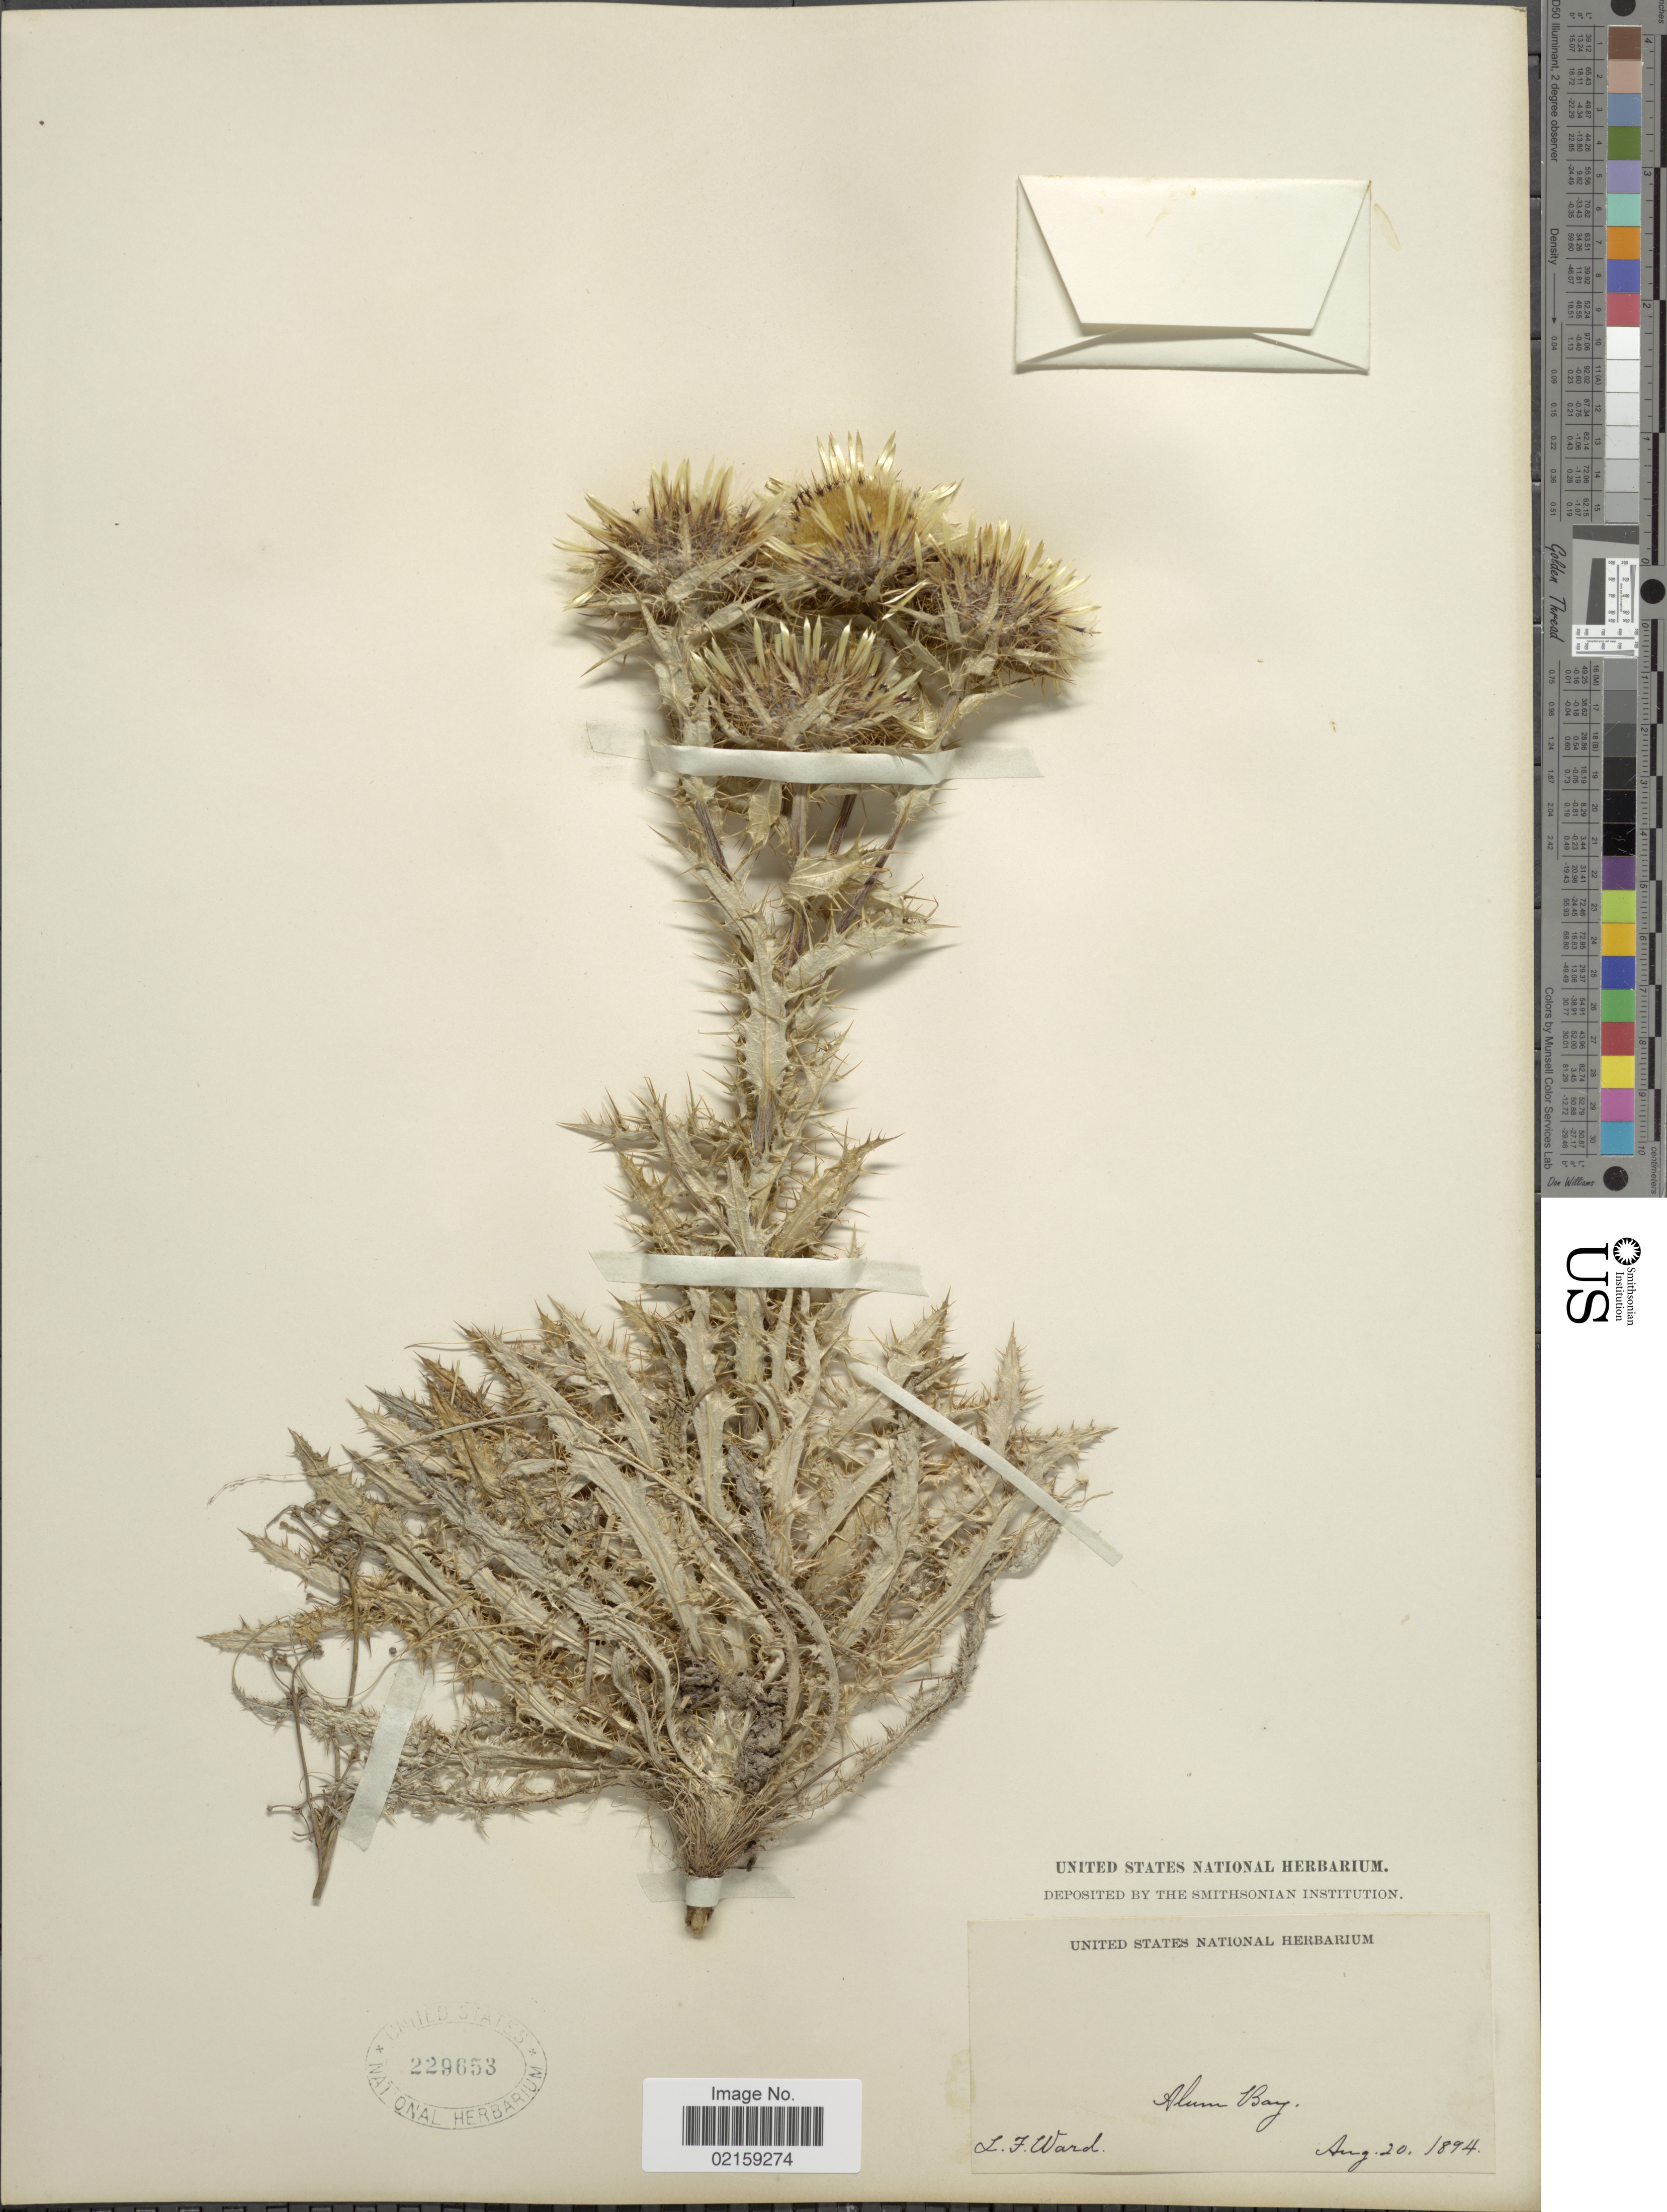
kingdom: Plantae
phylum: Tracheophyta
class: Magnoliopsida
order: Asterales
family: Asteraceae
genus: Cirsium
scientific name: Cirsium sp.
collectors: L. Ward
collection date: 1894-08-20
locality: Alum Bay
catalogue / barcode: US 229653